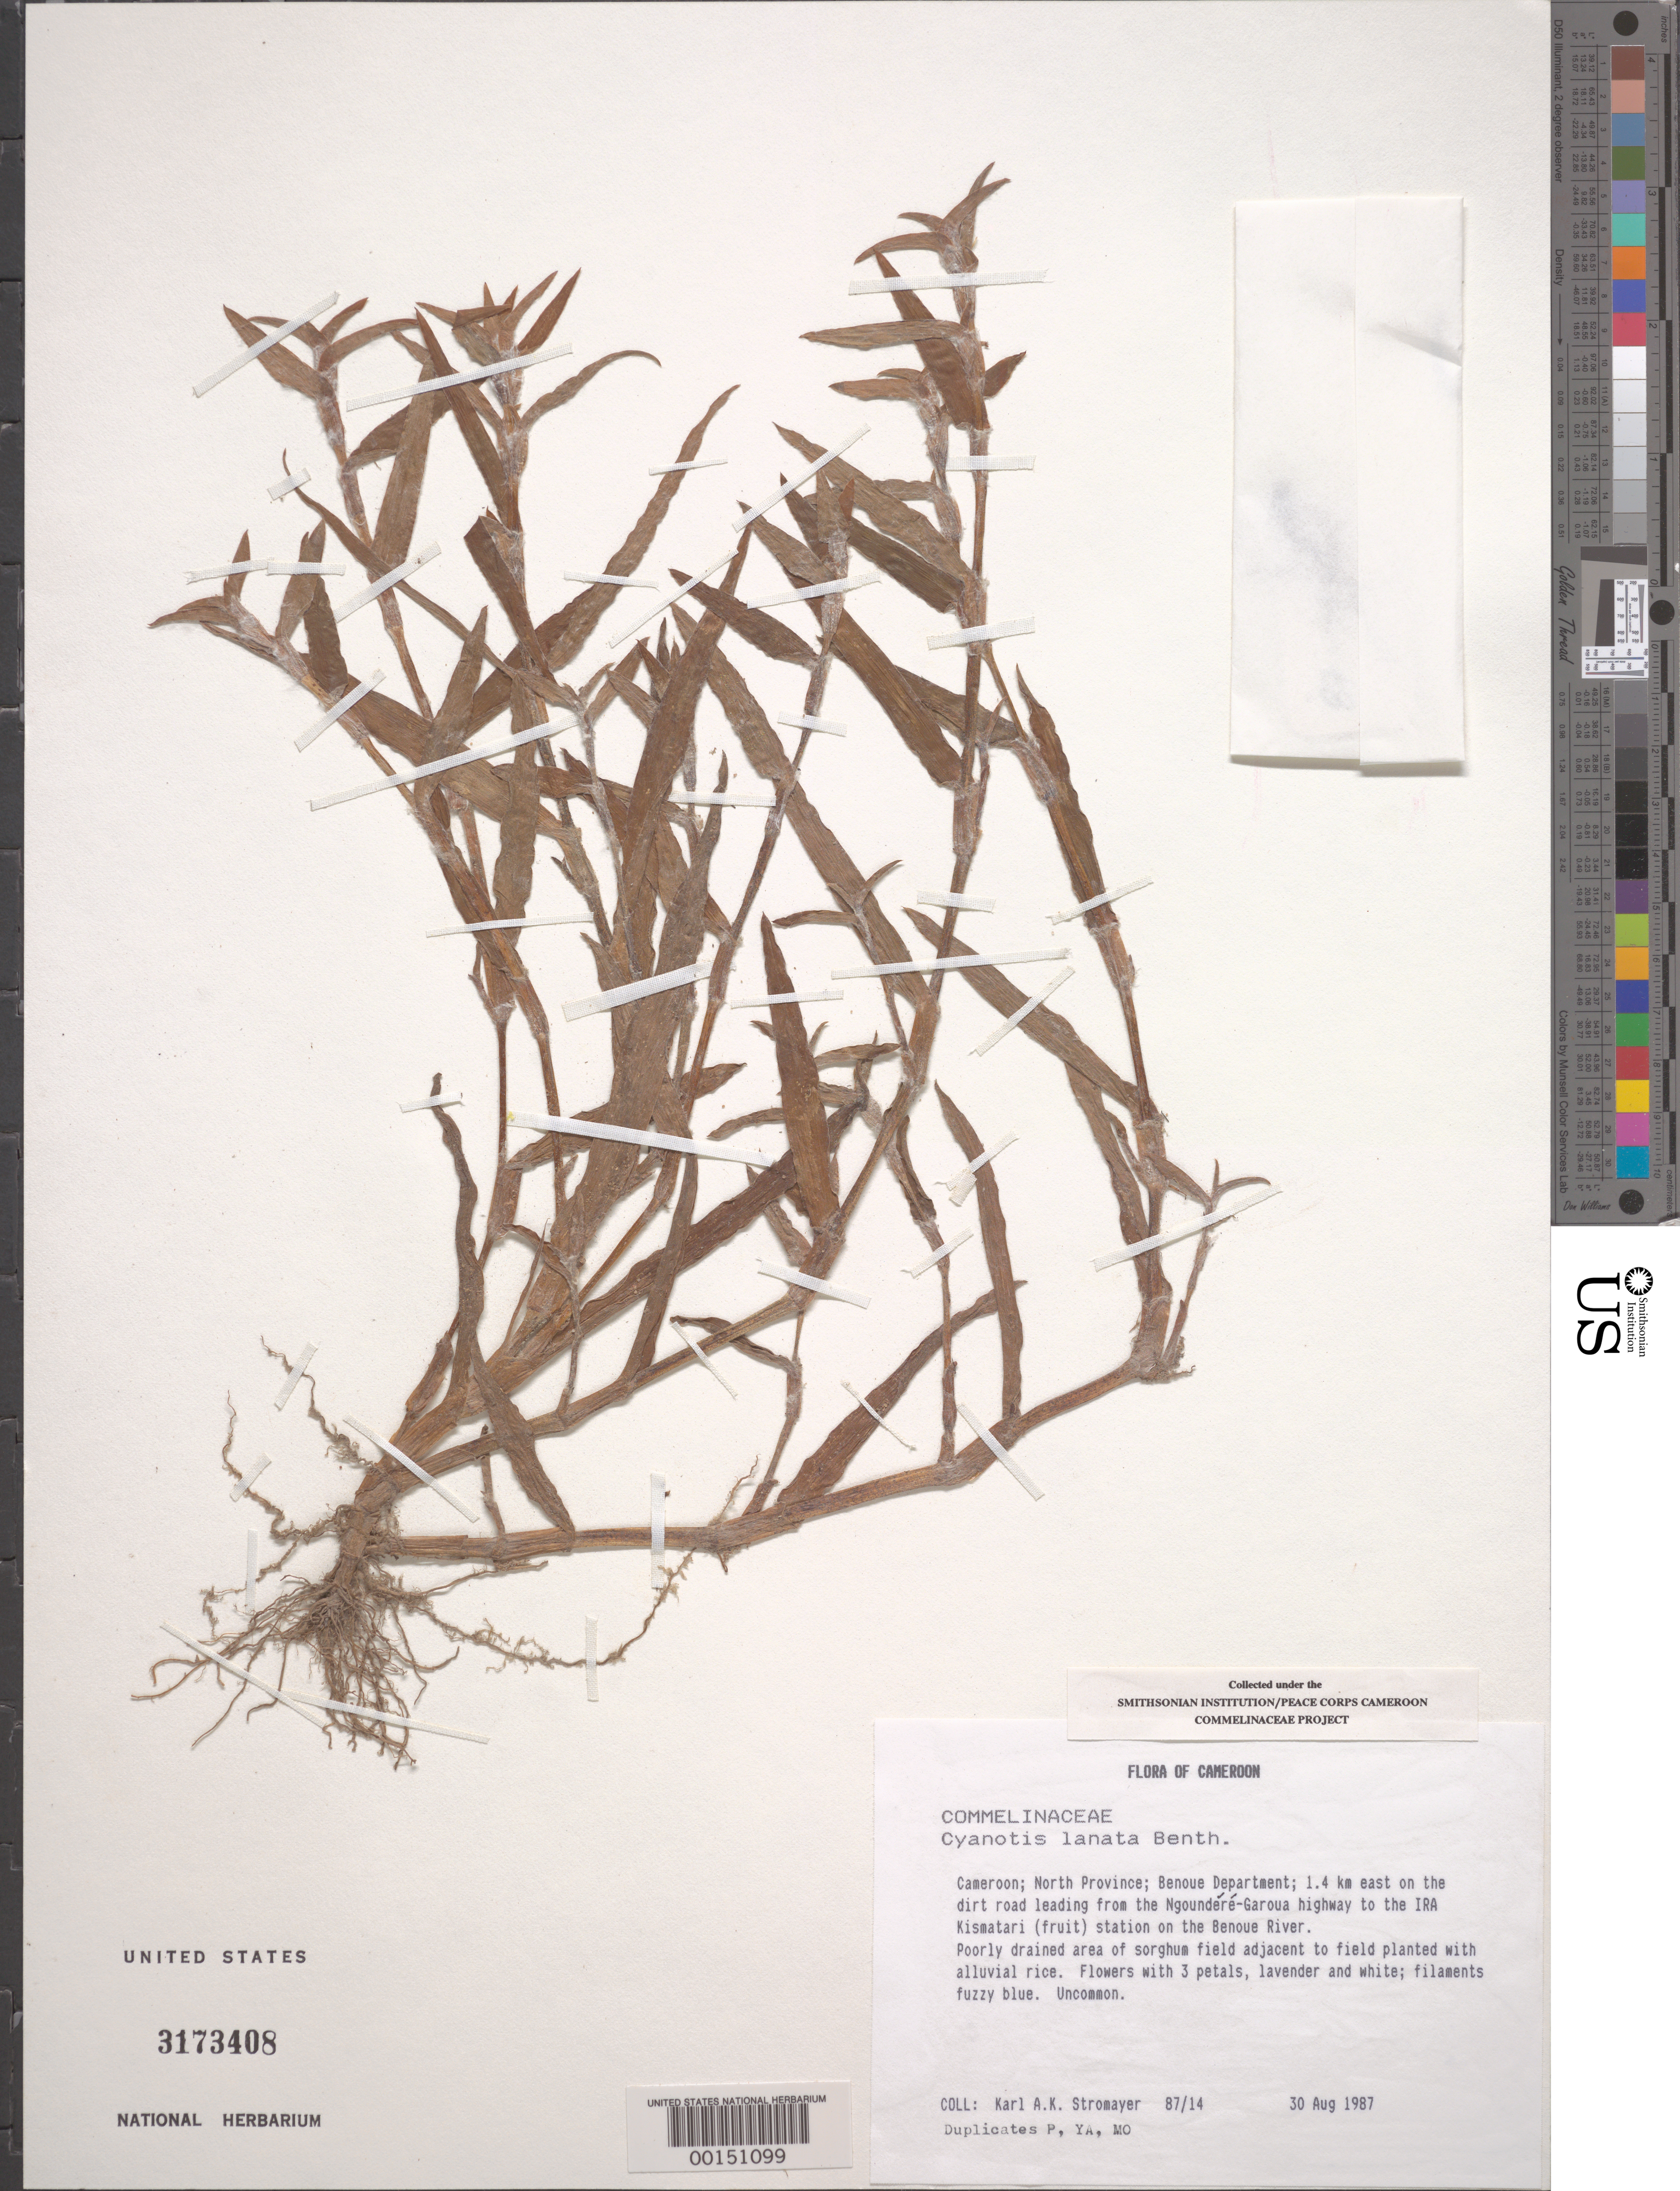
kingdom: Plantae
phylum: Tracheophyta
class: Liliopsida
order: Commelinales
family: Commelinaceae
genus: Cyanotis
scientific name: Cyanotis lanata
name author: Benth.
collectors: K. A. Stromayer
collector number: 87/14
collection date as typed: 30 Aug 1987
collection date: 1987-08-30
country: Cameroon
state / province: Nord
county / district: Bénoué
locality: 1.4 km e on dirt road leading from ngoundere-garoua highway to ira kismatari fruit station on benoue river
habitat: Sorghum field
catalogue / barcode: US 3173408